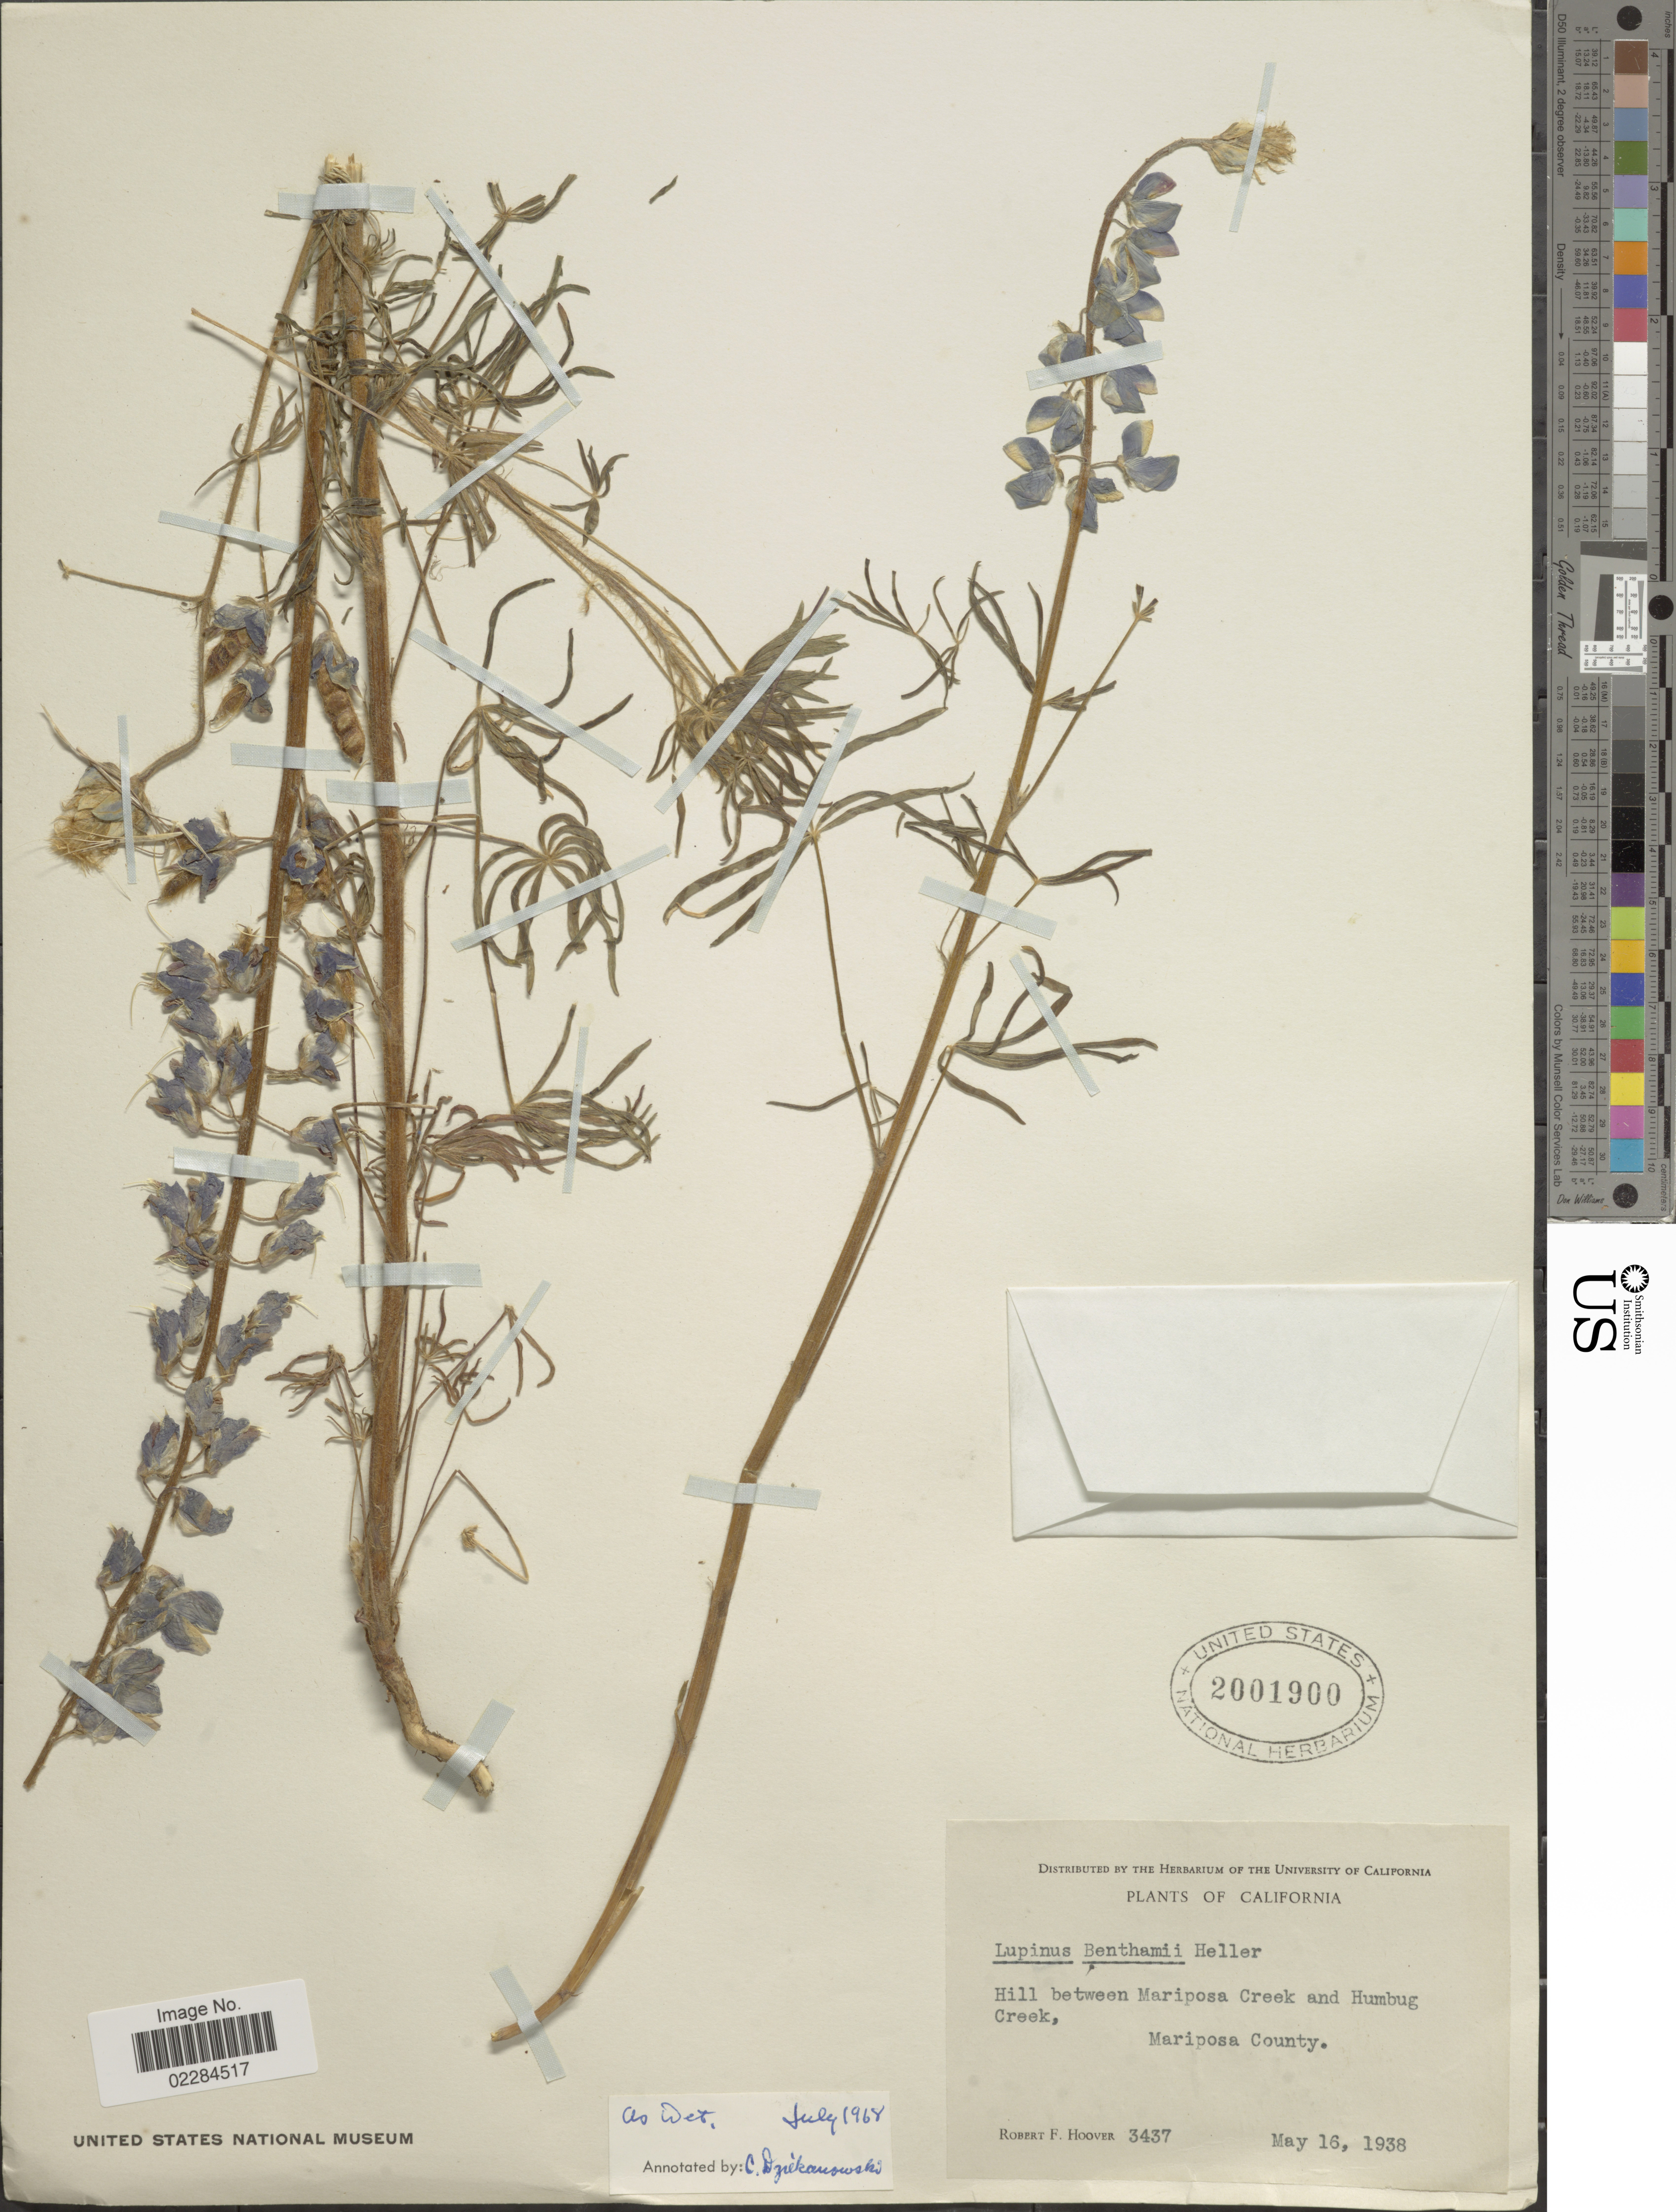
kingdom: Plantae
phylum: Tracheophyta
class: Magnoliopsida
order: Fabales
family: Fabaceae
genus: Lupinus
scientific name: Lupinus benthamii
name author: A. Heller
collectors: R. F. Hoover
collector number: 3437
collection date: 1938-05-16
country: United States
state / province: California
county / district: Mariposa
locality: Hill between Mariposa Creek and Humbug Creek, Mariposa County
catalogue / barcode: US 2001900